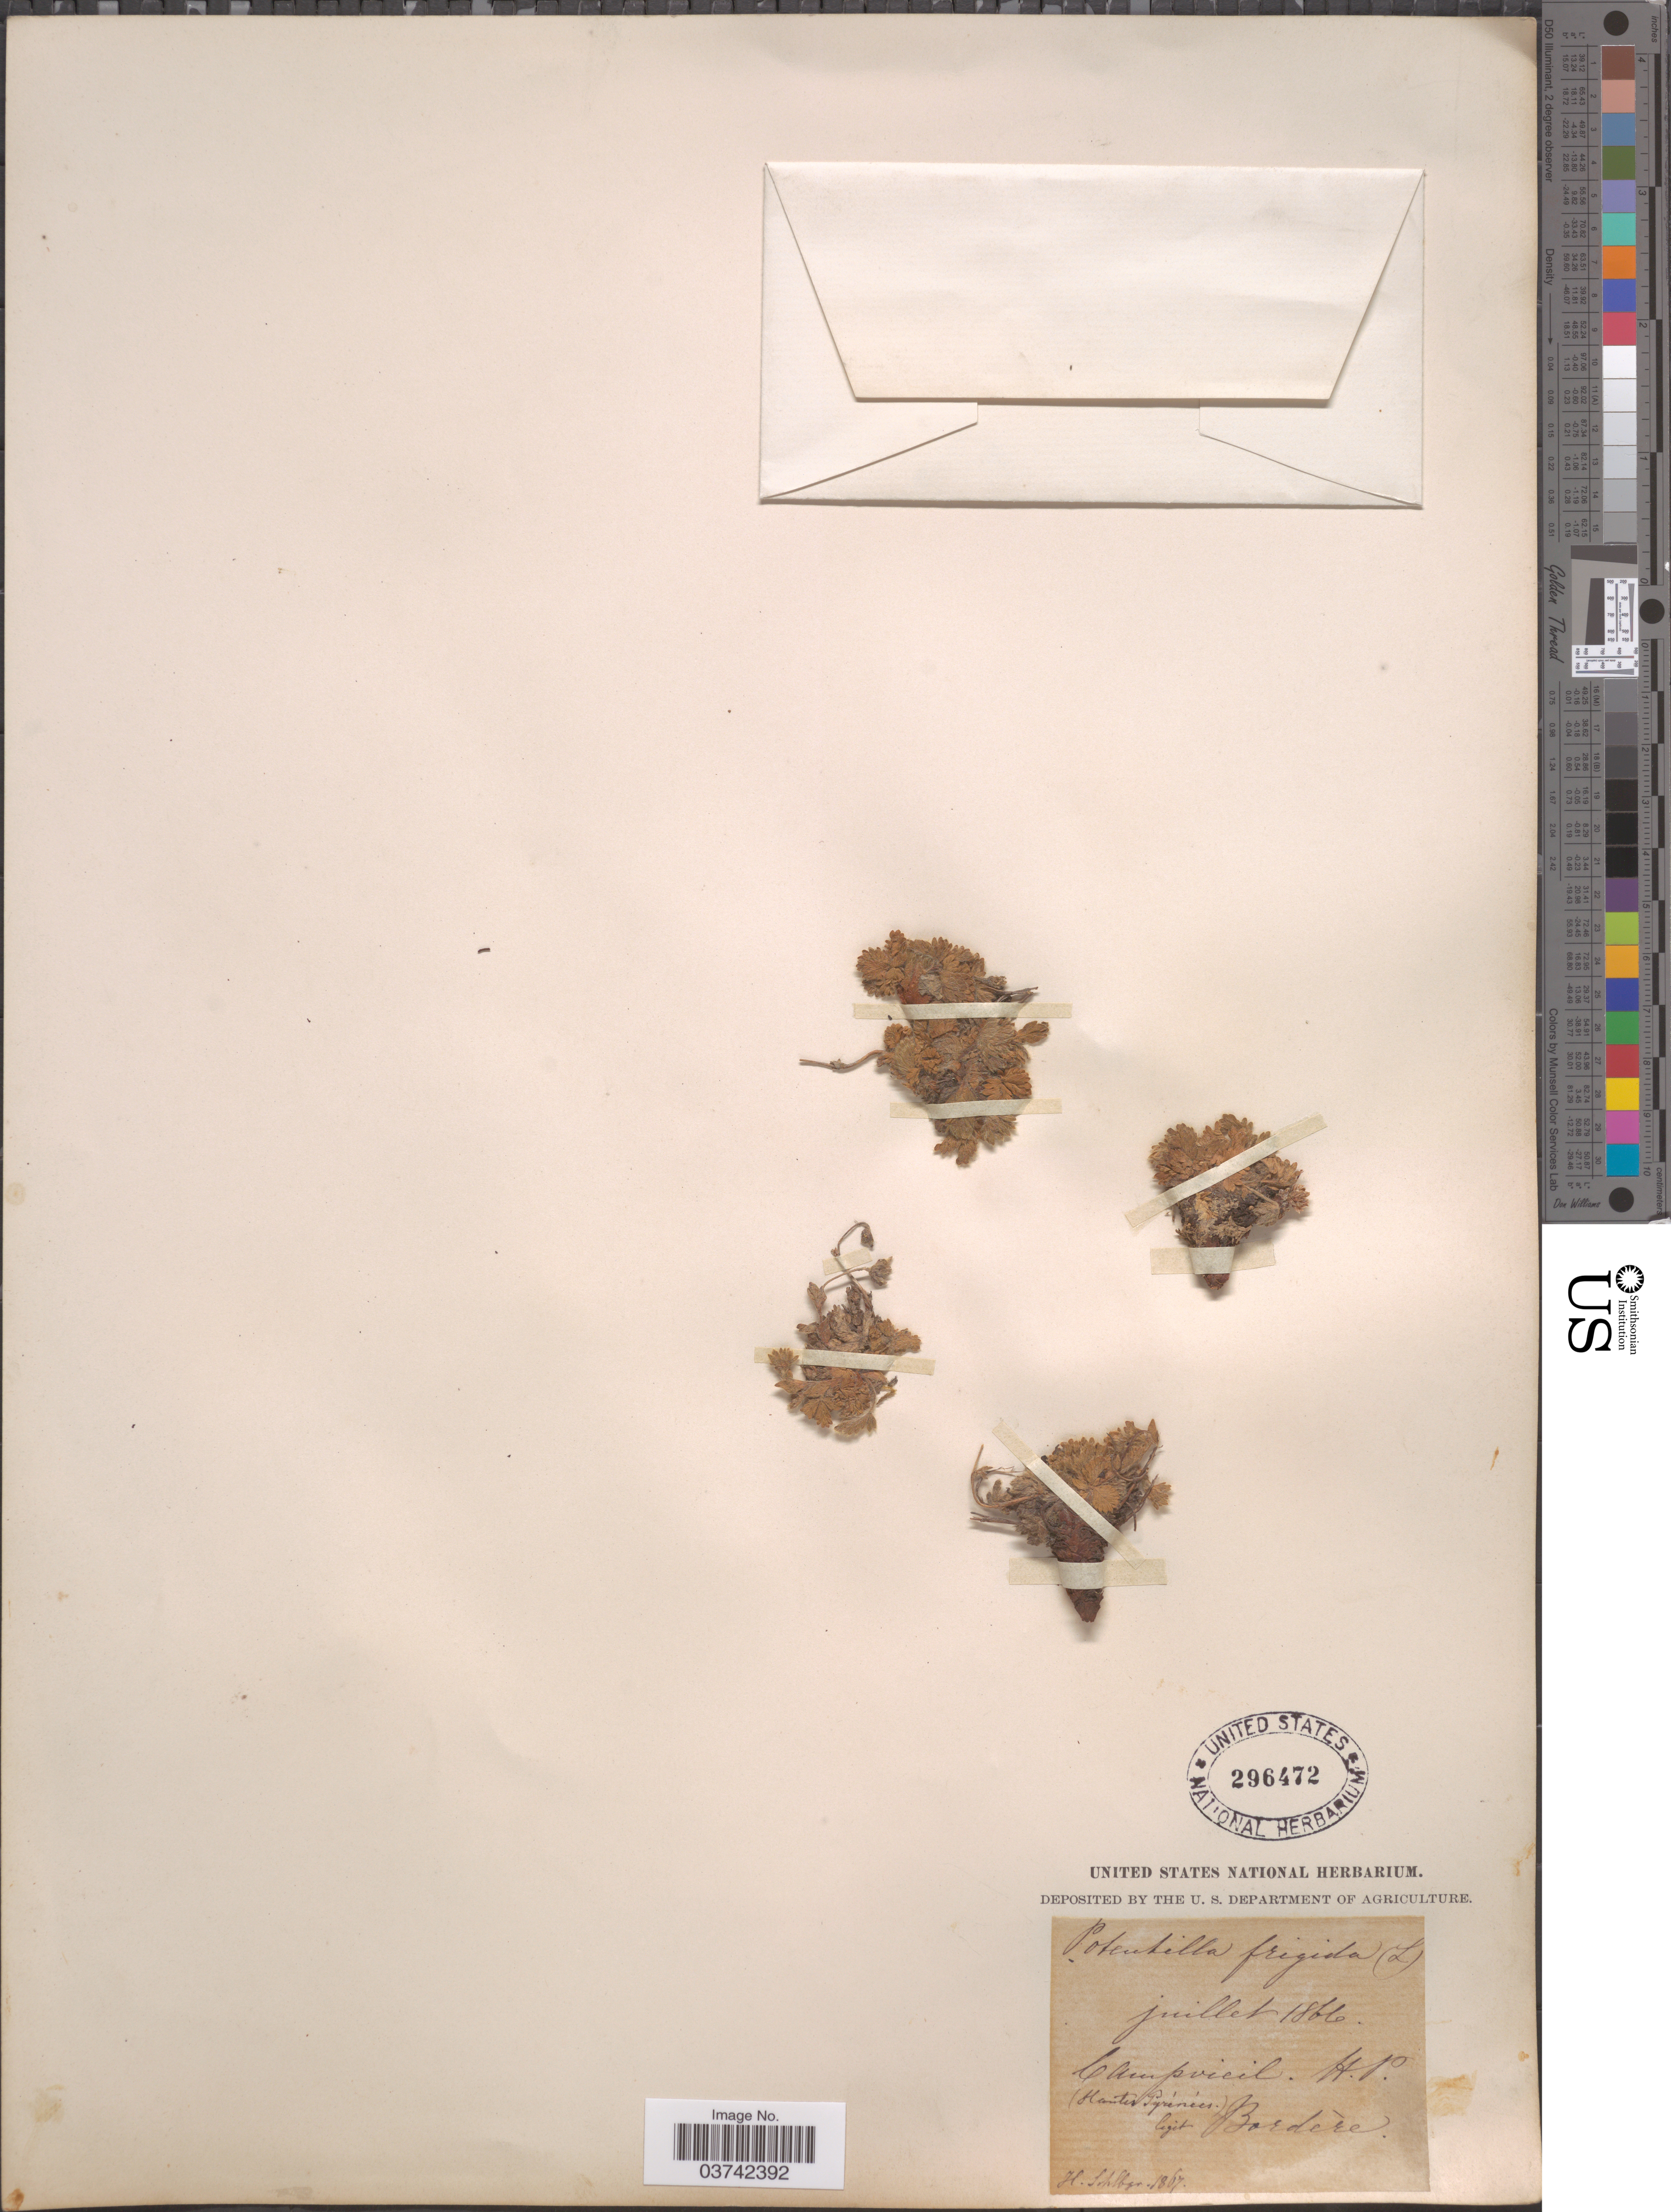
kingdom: Plantae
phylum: Tracheophyta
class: Magnoliopsida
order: Rosales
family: Rosaceae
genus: Potentilla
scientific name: Potentilla frigida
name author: Vill.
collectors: -. Bordère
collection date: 1866-07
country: France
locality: Campvieil H. P. (Hautes Pyrénées).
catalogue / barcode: US 296472